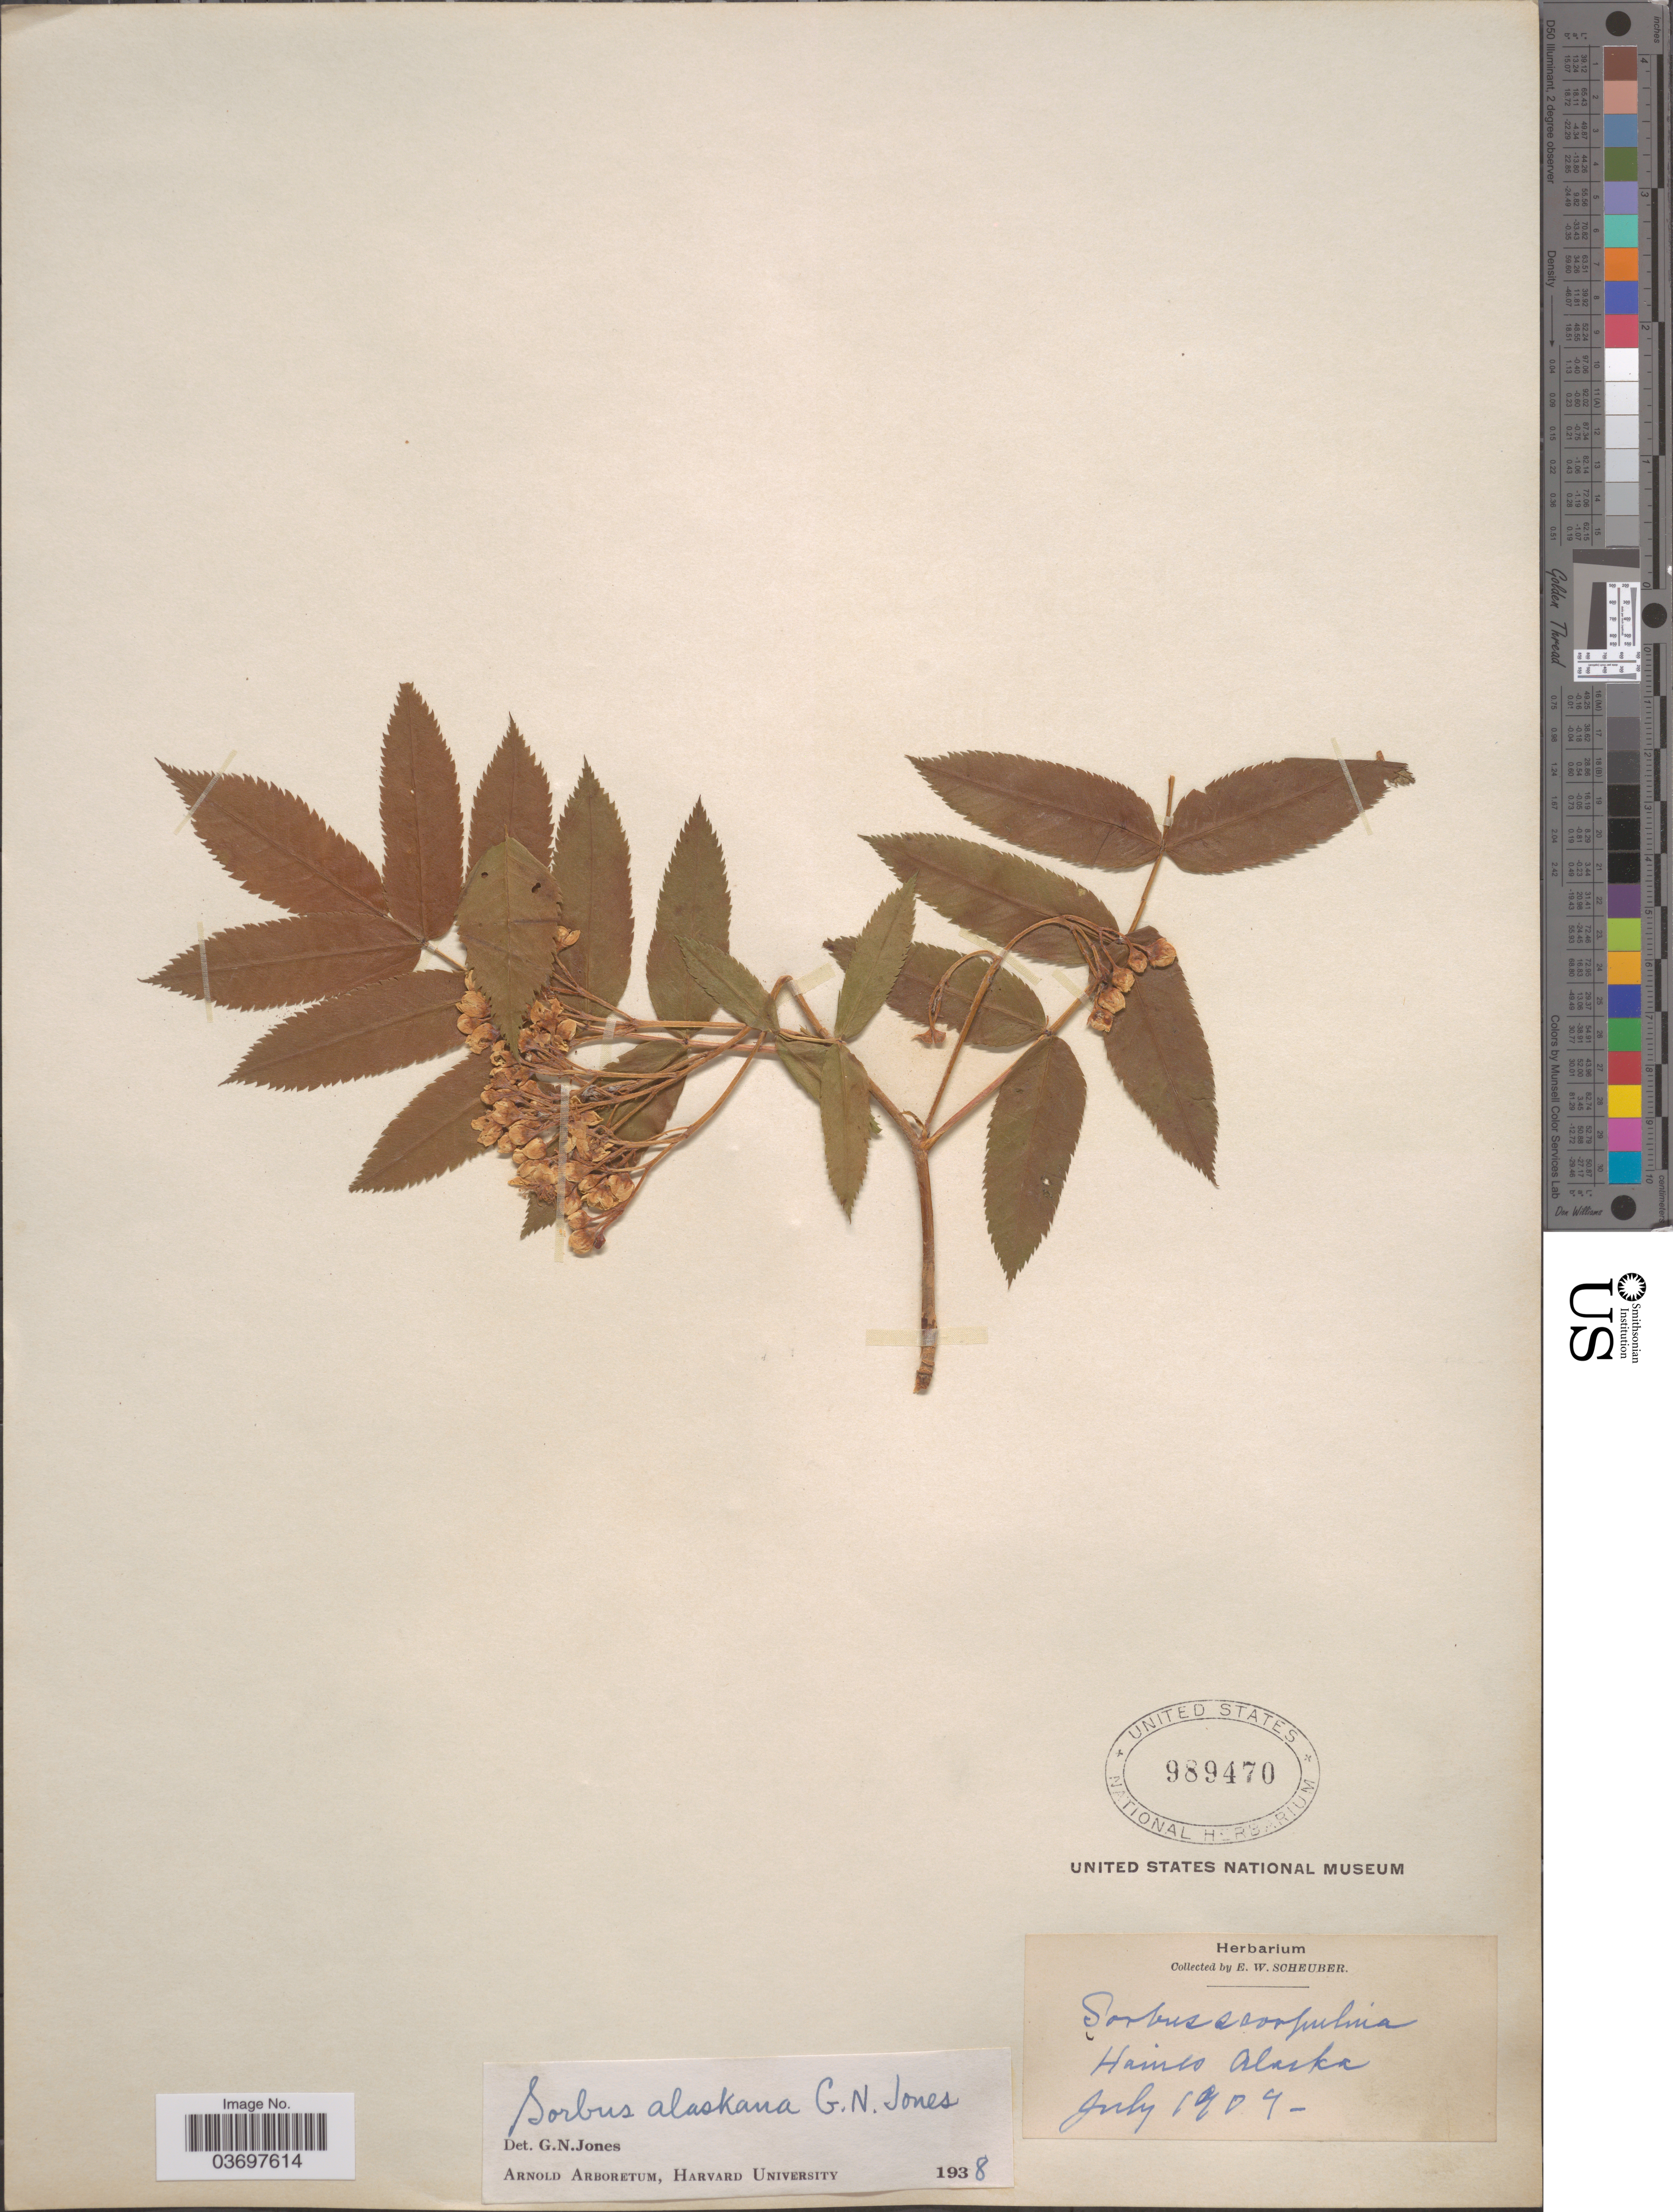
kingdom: Plantae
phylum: Tracheophyta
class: Magnoliopsida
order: Rosales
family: Rosaceae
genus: Sorbus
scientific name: Sorbus sambucifolia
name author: (Cham. & Schltdl.) M. Roem.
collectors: E. Scheuber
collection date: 1909-07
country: United States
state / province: Alaska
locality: Haines.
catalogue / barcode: US 989470